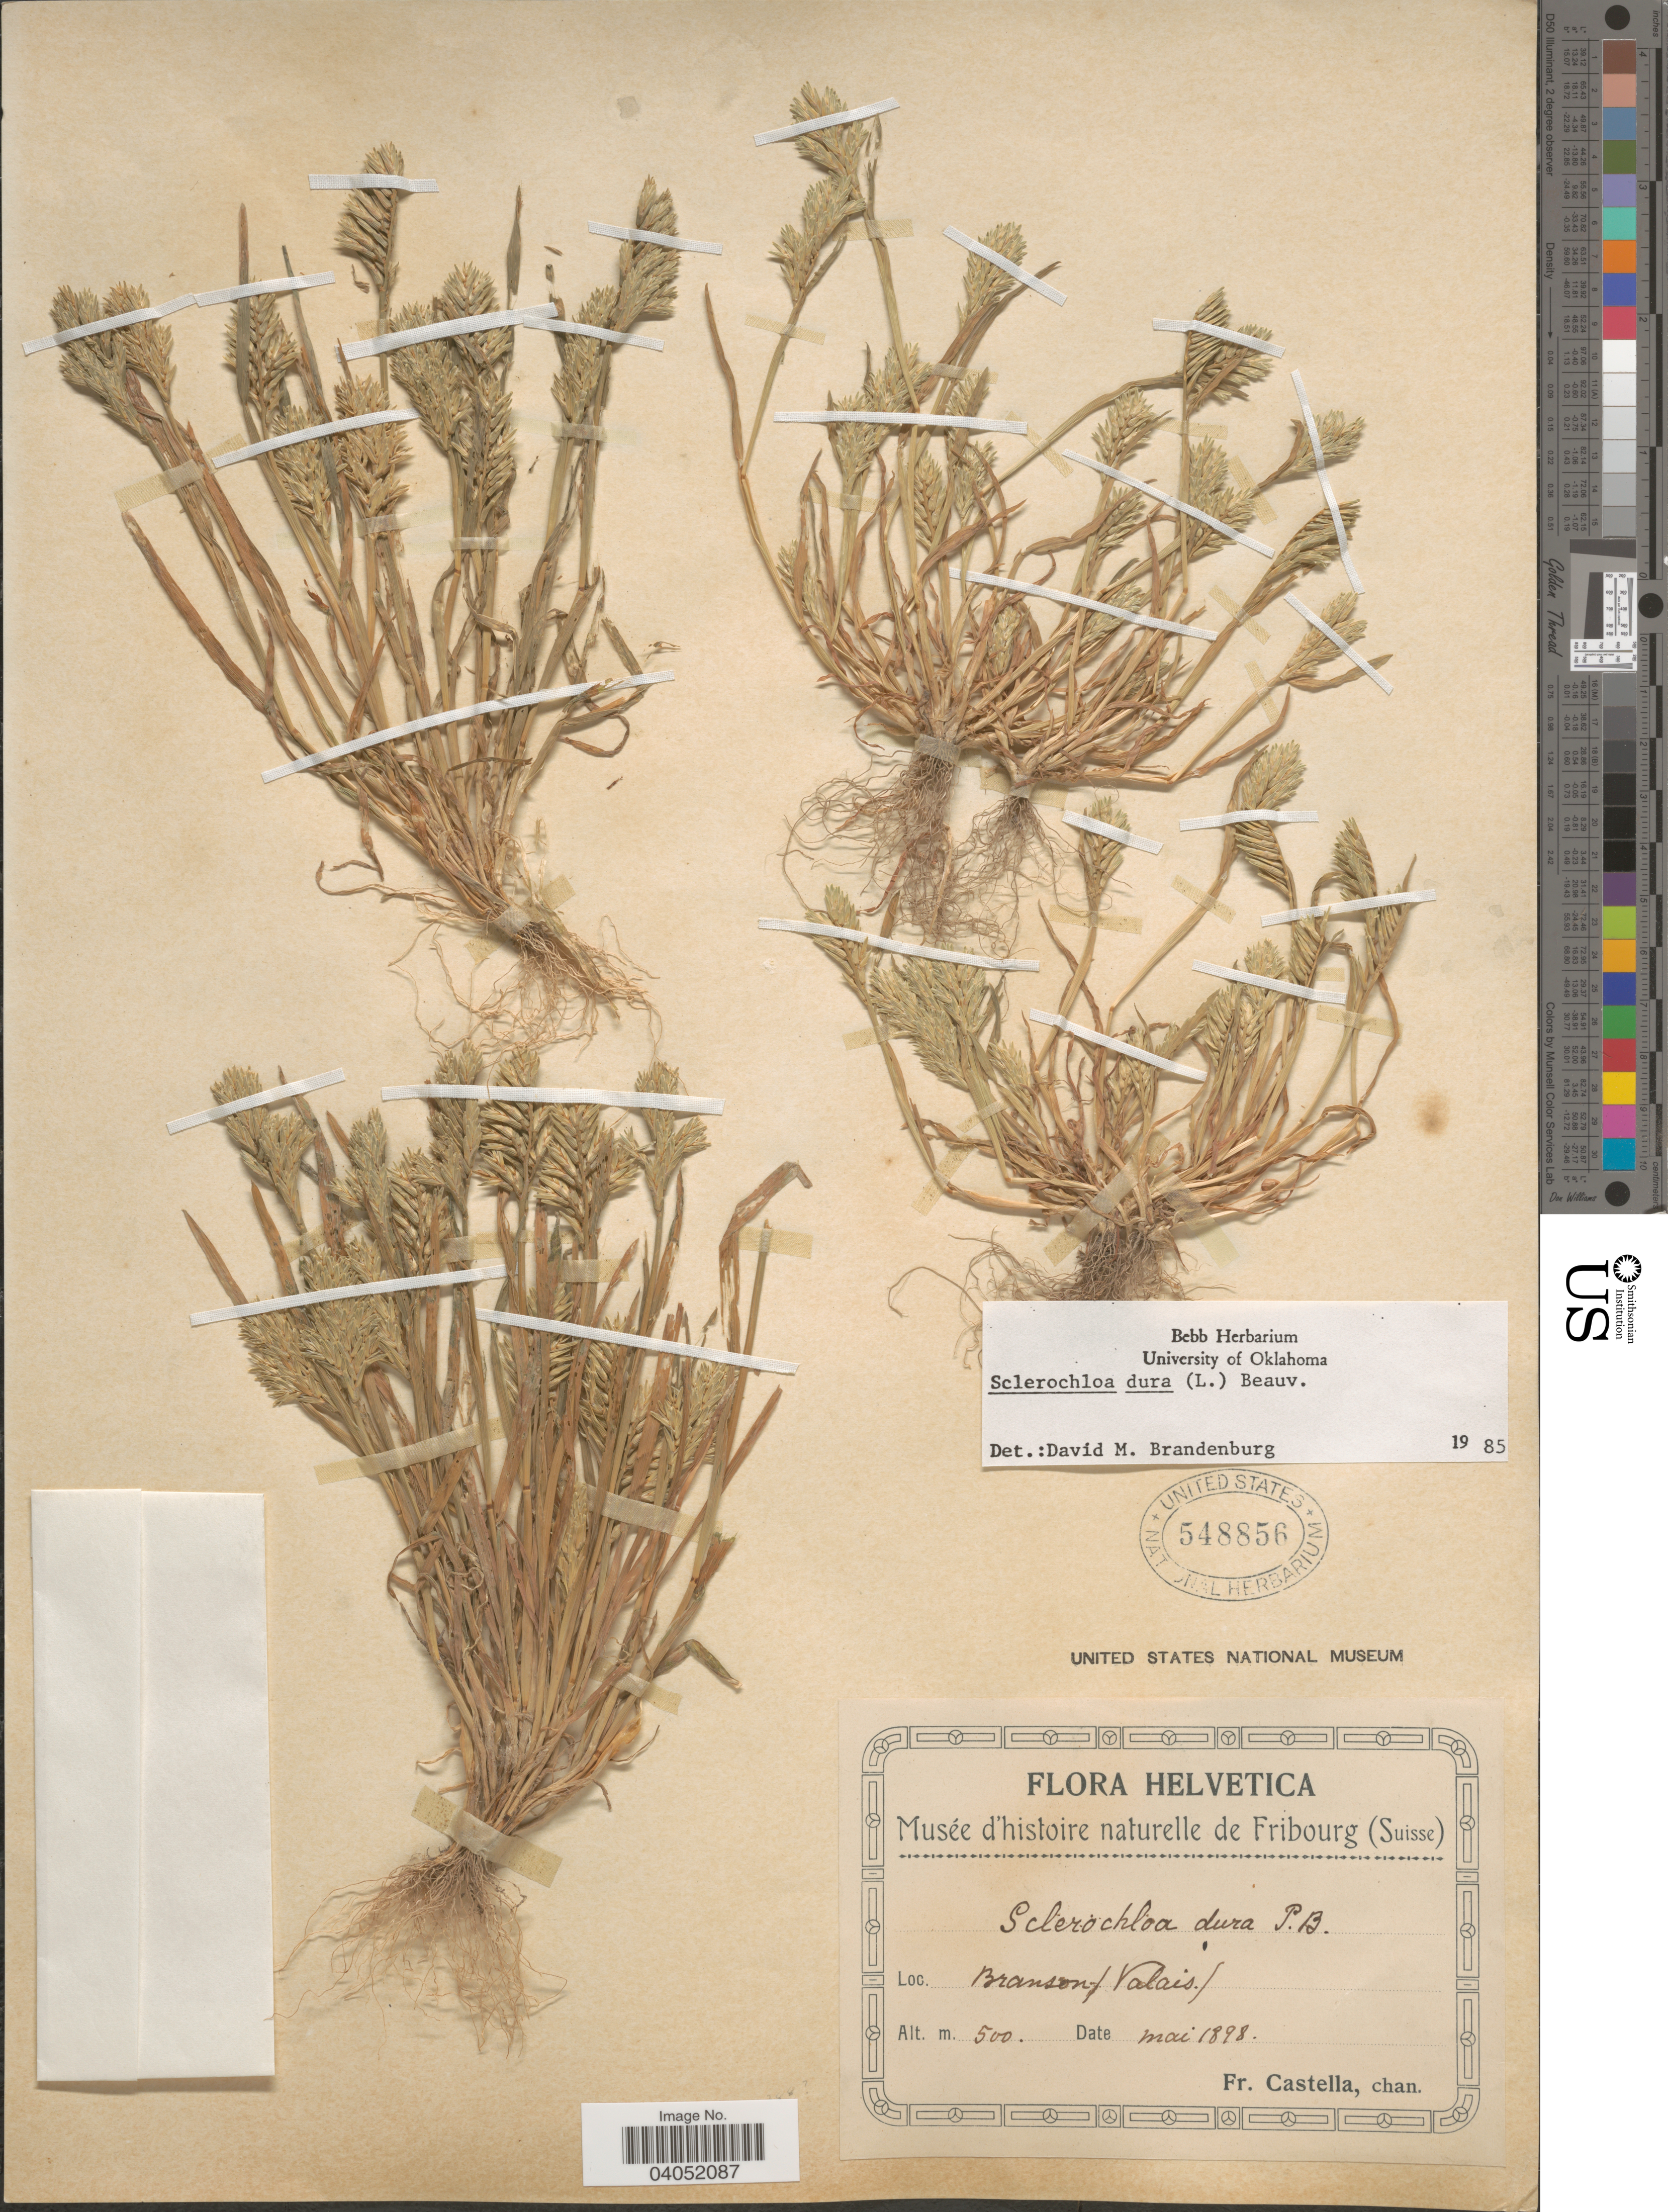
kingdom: Plantae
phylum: Tracheophyta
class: Liliopsida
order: Poales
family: Poaceae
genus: Sclerochloa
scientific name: Sclerochloa dura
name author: (L.) P. Beauv.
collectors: Fr. Castella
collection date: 1898-05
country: Switzerland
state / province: Valais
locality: Helvetica. Branson.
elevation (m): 500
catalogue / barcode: US 548856